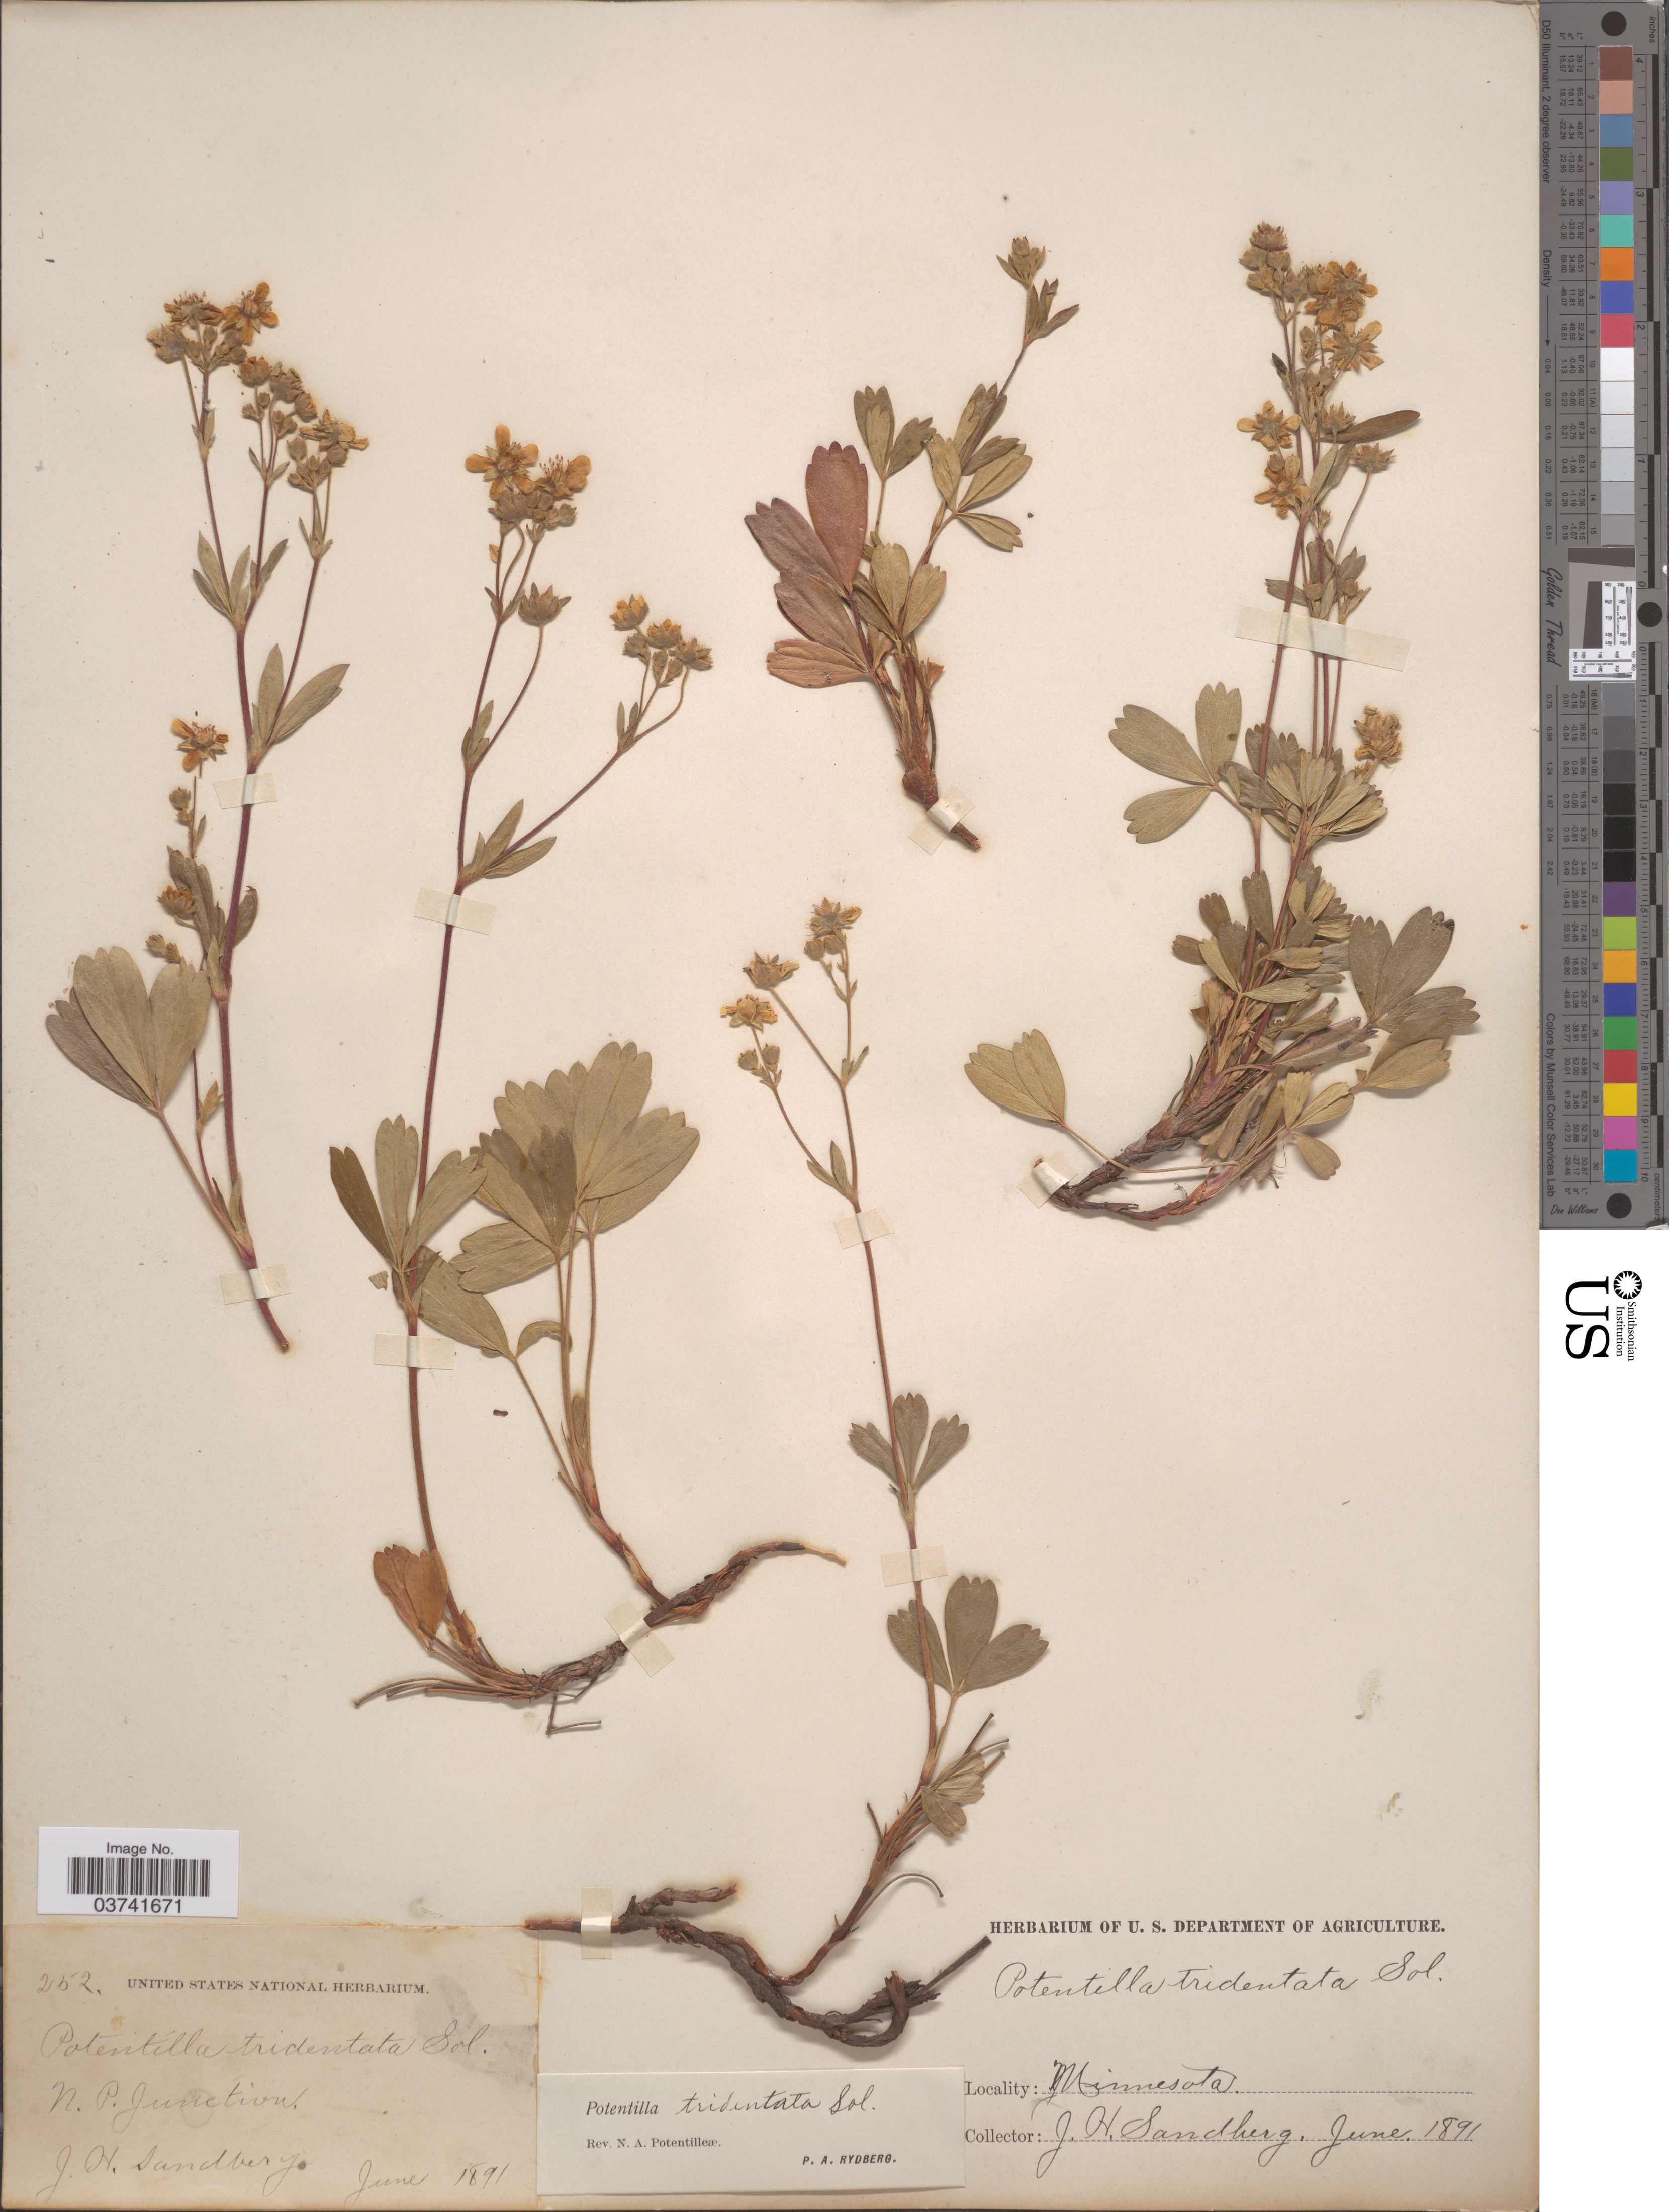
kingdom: Plantae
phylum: Tracheophyta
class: Magnoliopsida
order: Rosales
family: Rosaceae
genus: Potentilla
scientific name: Potentilla tridentata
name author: Aiton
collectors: J. H. Sandberg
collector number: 252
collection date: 1891-06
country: United States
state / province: Minnesota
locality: N.P. Junction.